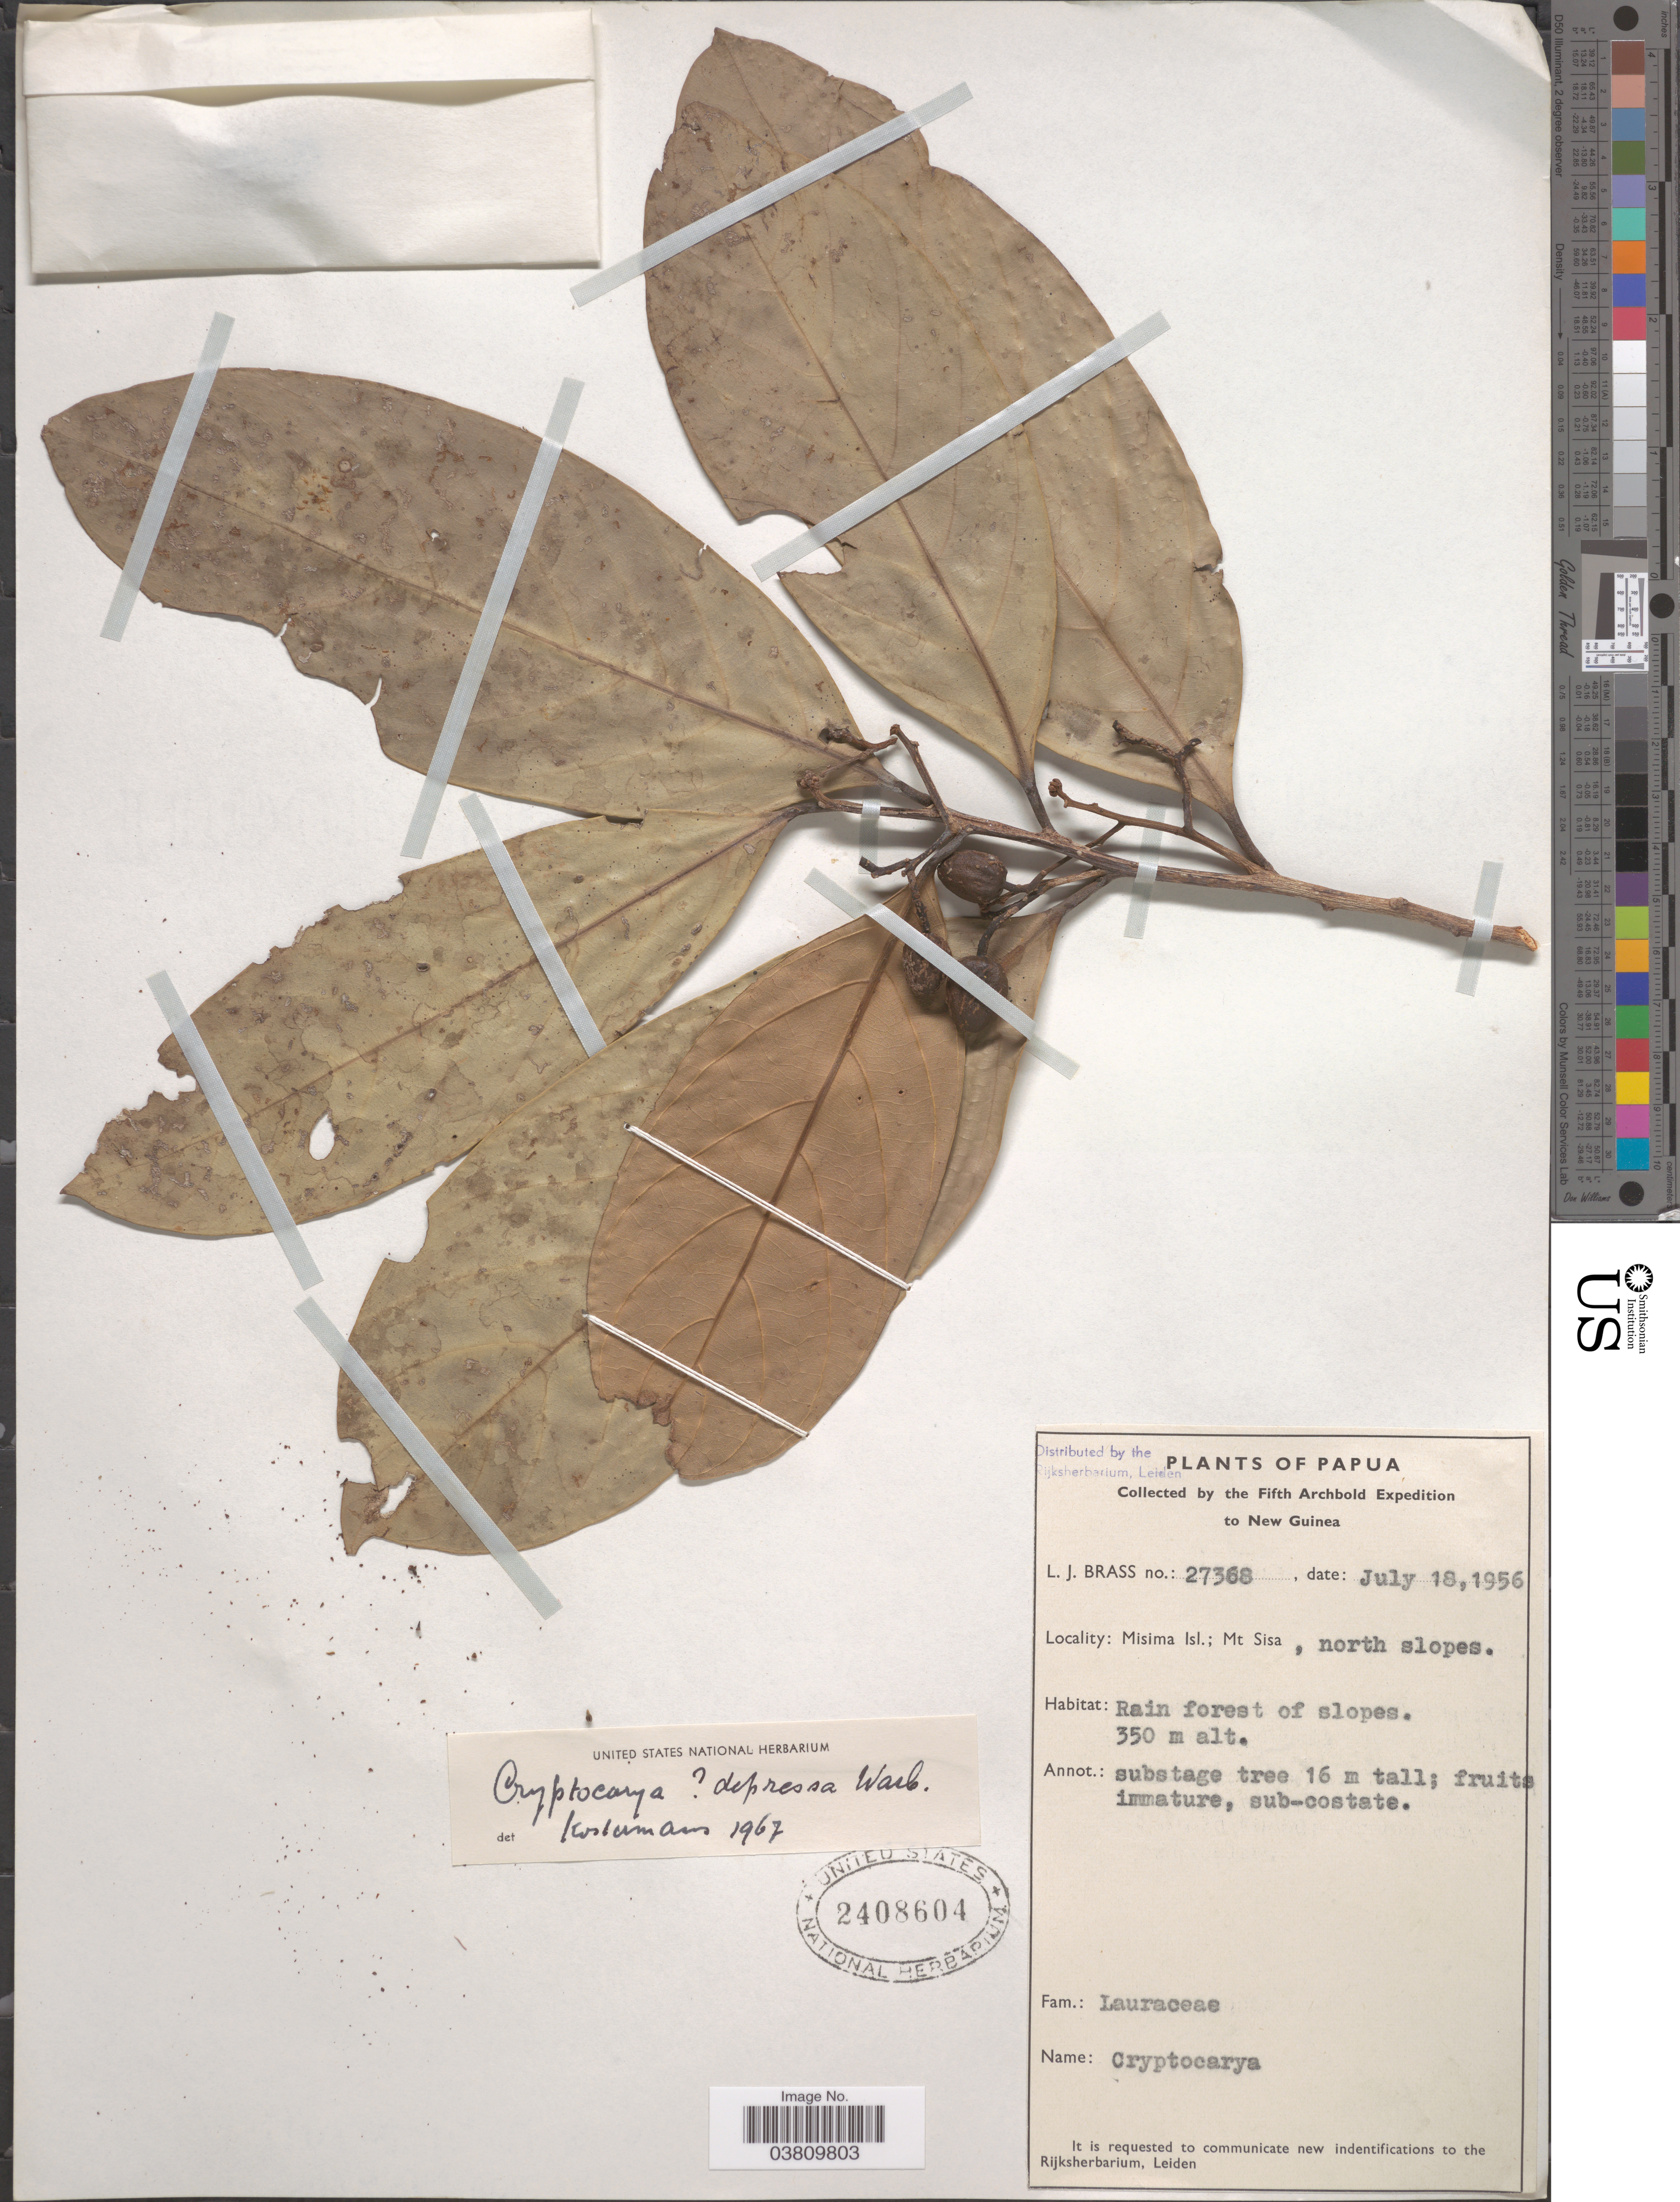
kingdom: Plantae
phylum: Tracheophyta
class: Magnoliopsida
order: Laurales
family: Lauraceae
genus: Cryptocarya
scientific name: Cryptocarya depressa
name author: Warb.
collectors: L. J. Brass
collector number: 27368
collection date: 1956-07-18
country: Papua New Guinea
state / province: Milne Bay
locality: New Guinea. Misima Isl.; Mt Sisa, north slopes.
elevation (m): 350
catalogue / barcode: US 2408604